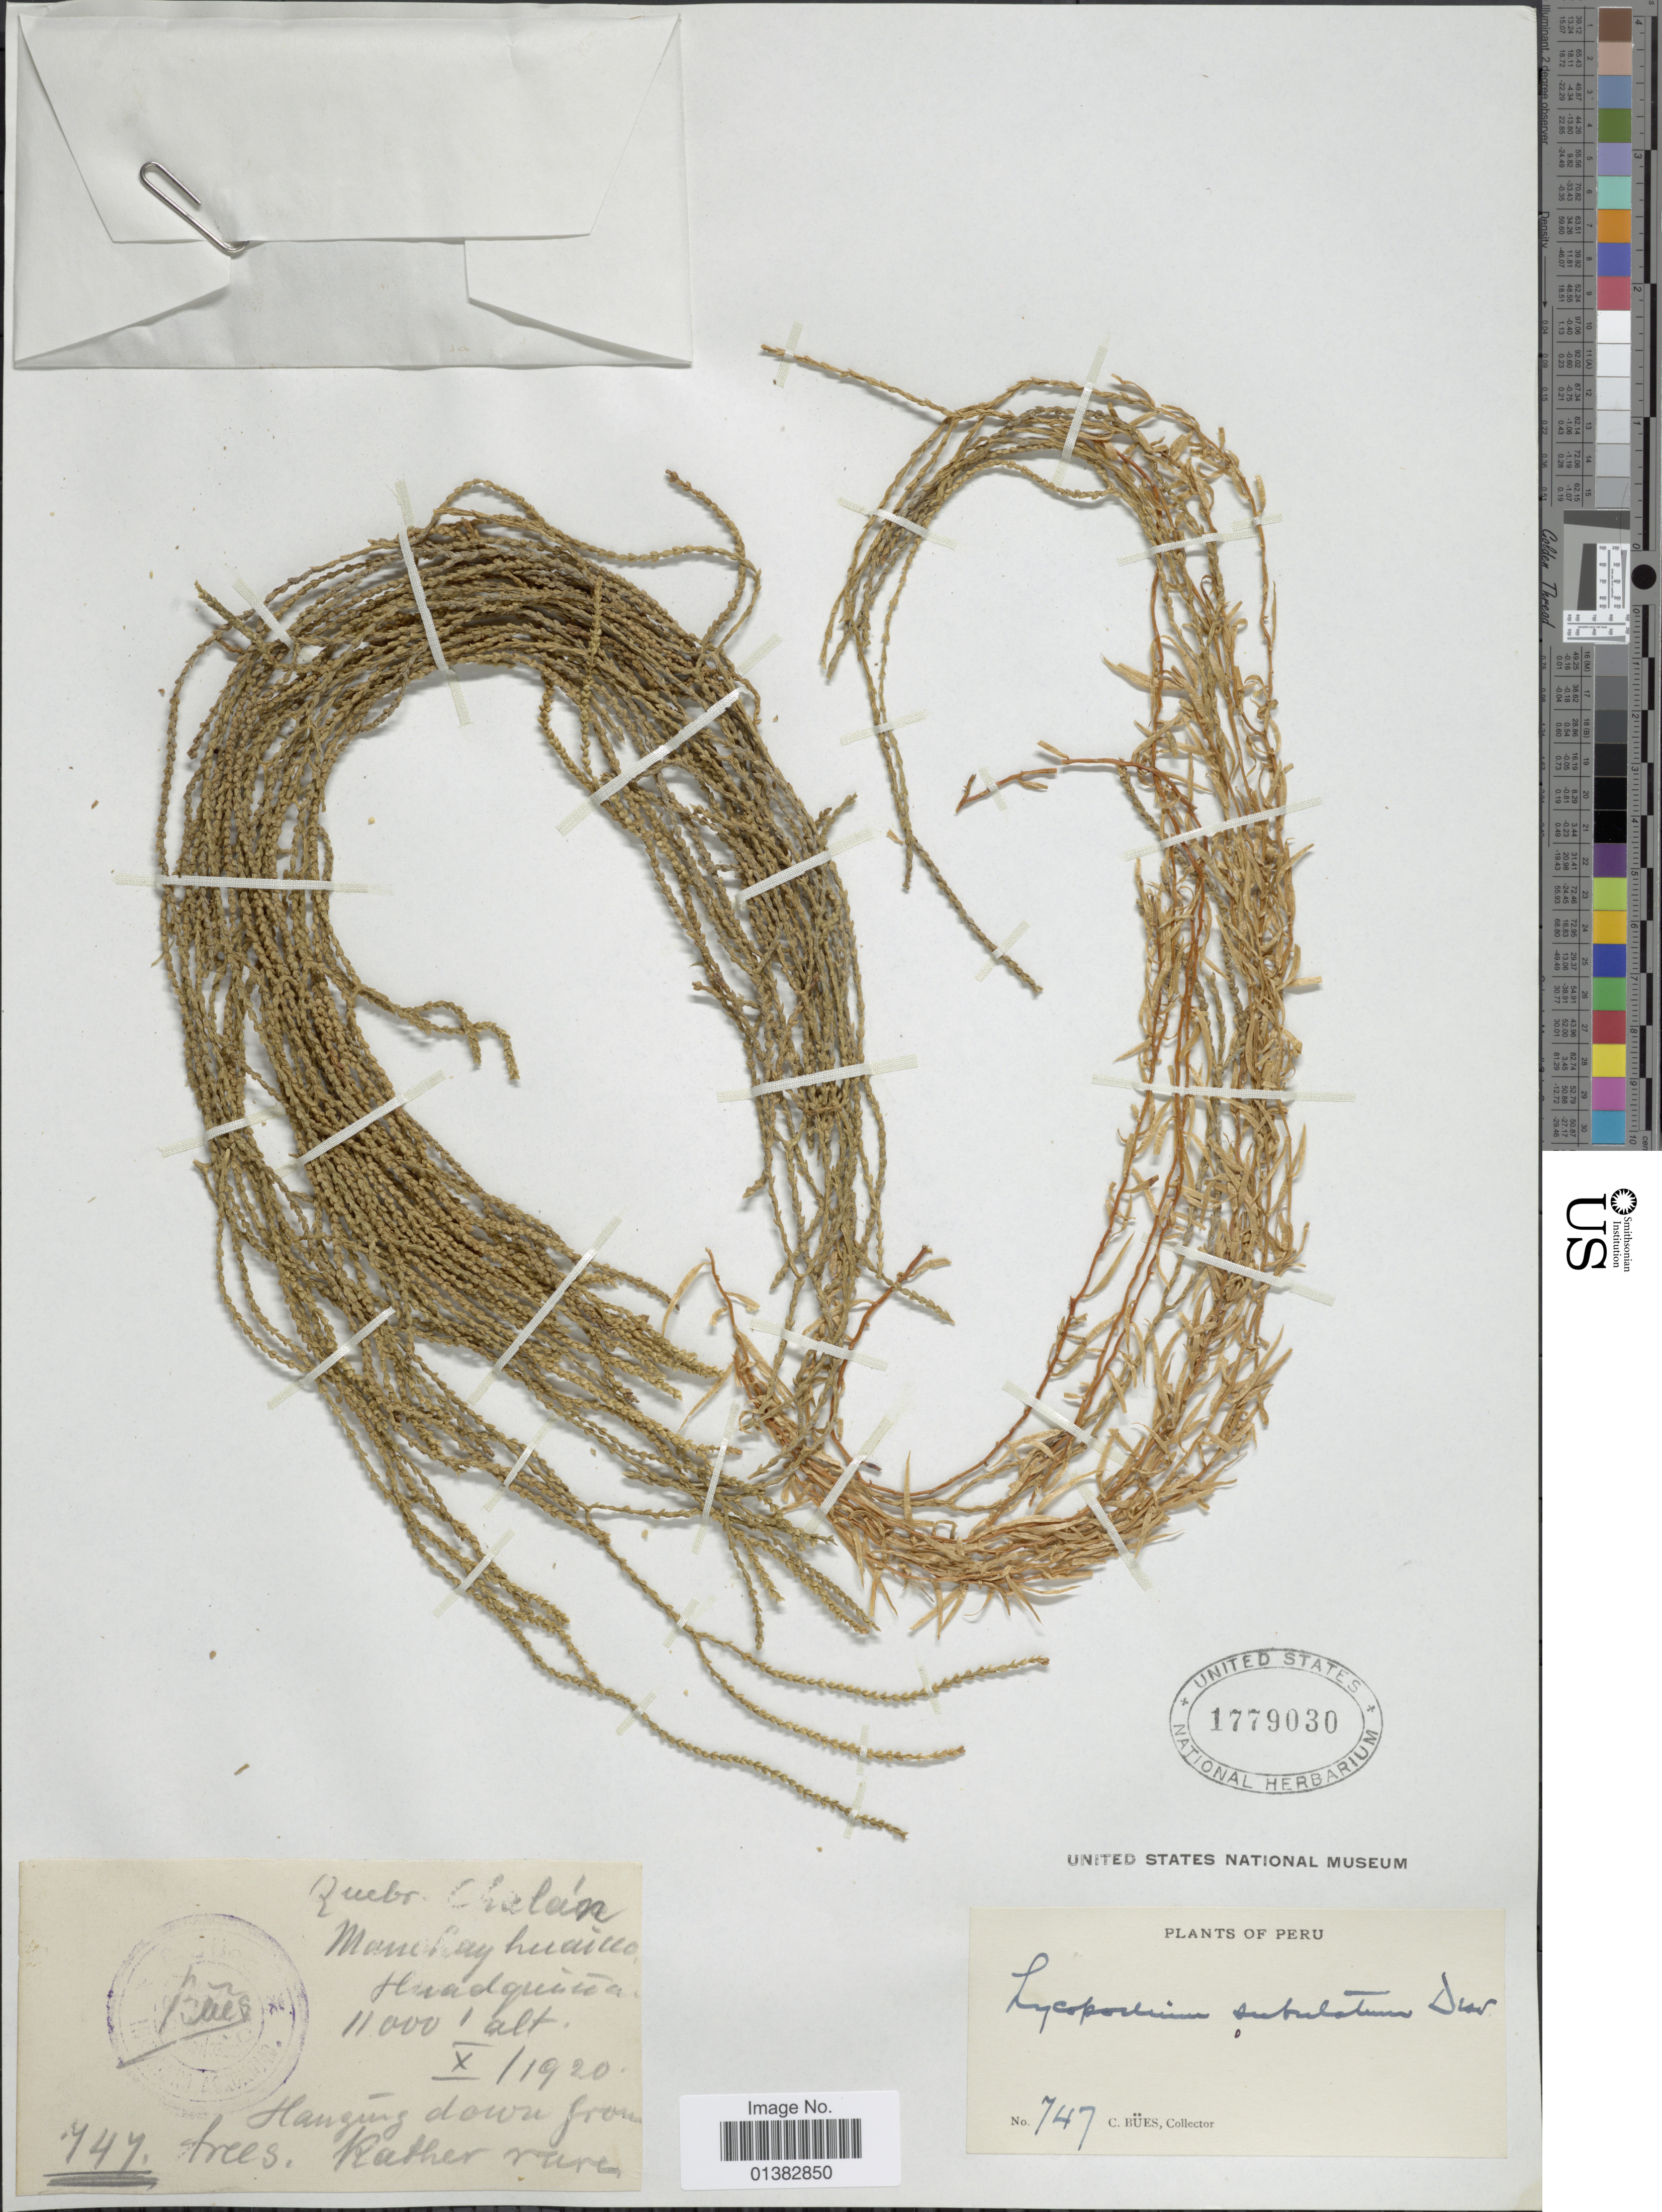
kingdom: Plantae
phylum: Tracheophyta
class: Lycopodiopsida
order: Lycopodiales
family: Lycopodiaceae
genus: Phlegmariurus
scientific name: Phlegmariurus subulatus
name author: (Desv. ex Poir.) B. Øllg.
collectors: C. Bues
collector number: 747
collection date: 1920-10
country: Peru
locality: Quebr. Chalán, Manchay huaicco Huadquina. Hanging down from trees.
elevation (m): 3353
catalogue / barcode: US 1779030